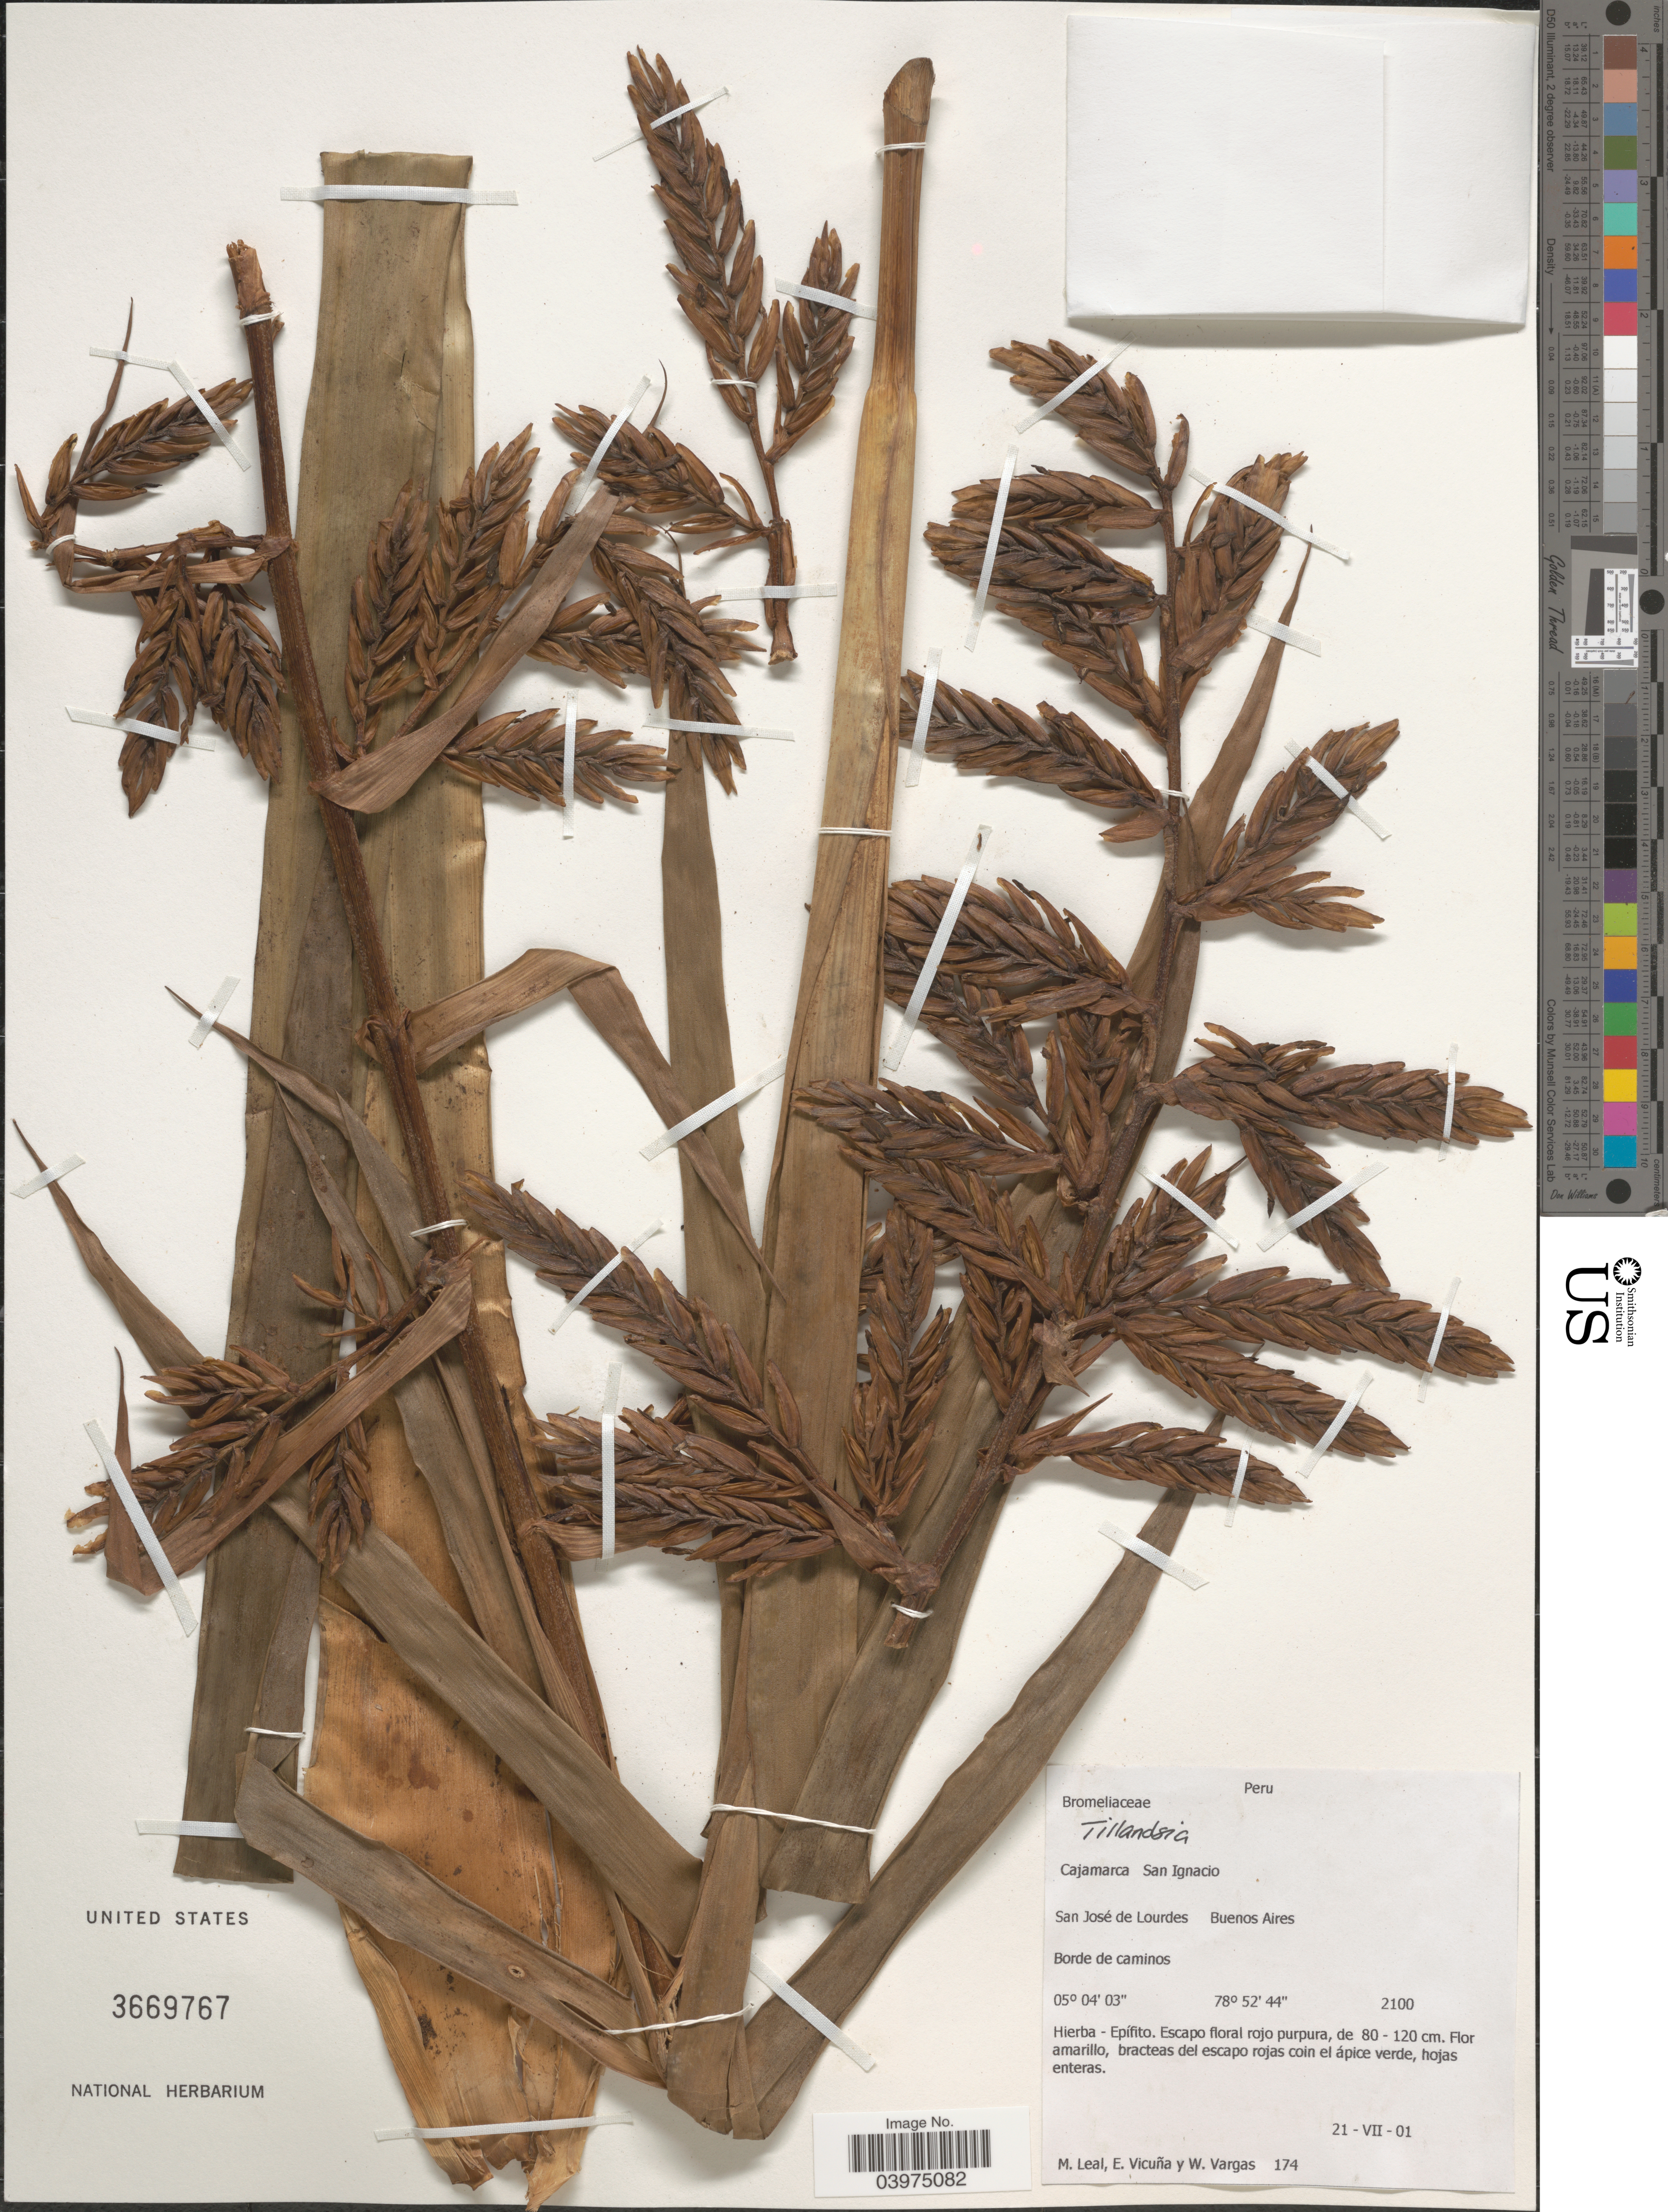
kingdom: Plantae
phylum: Tracheophyta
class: Liliopsida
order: Poales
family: Bromeliaceae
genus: Tillandsia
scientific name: Tillandsia sp.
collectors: M. E. Leal, E. Vicuña & W. Vargas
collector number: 174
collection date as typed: Transcribed d/m/y: 21/7/1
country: Peru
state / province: Cajamarca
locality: San Ignacio. San José de Lourdes. Buenos Aires.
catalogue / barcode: US 3669767